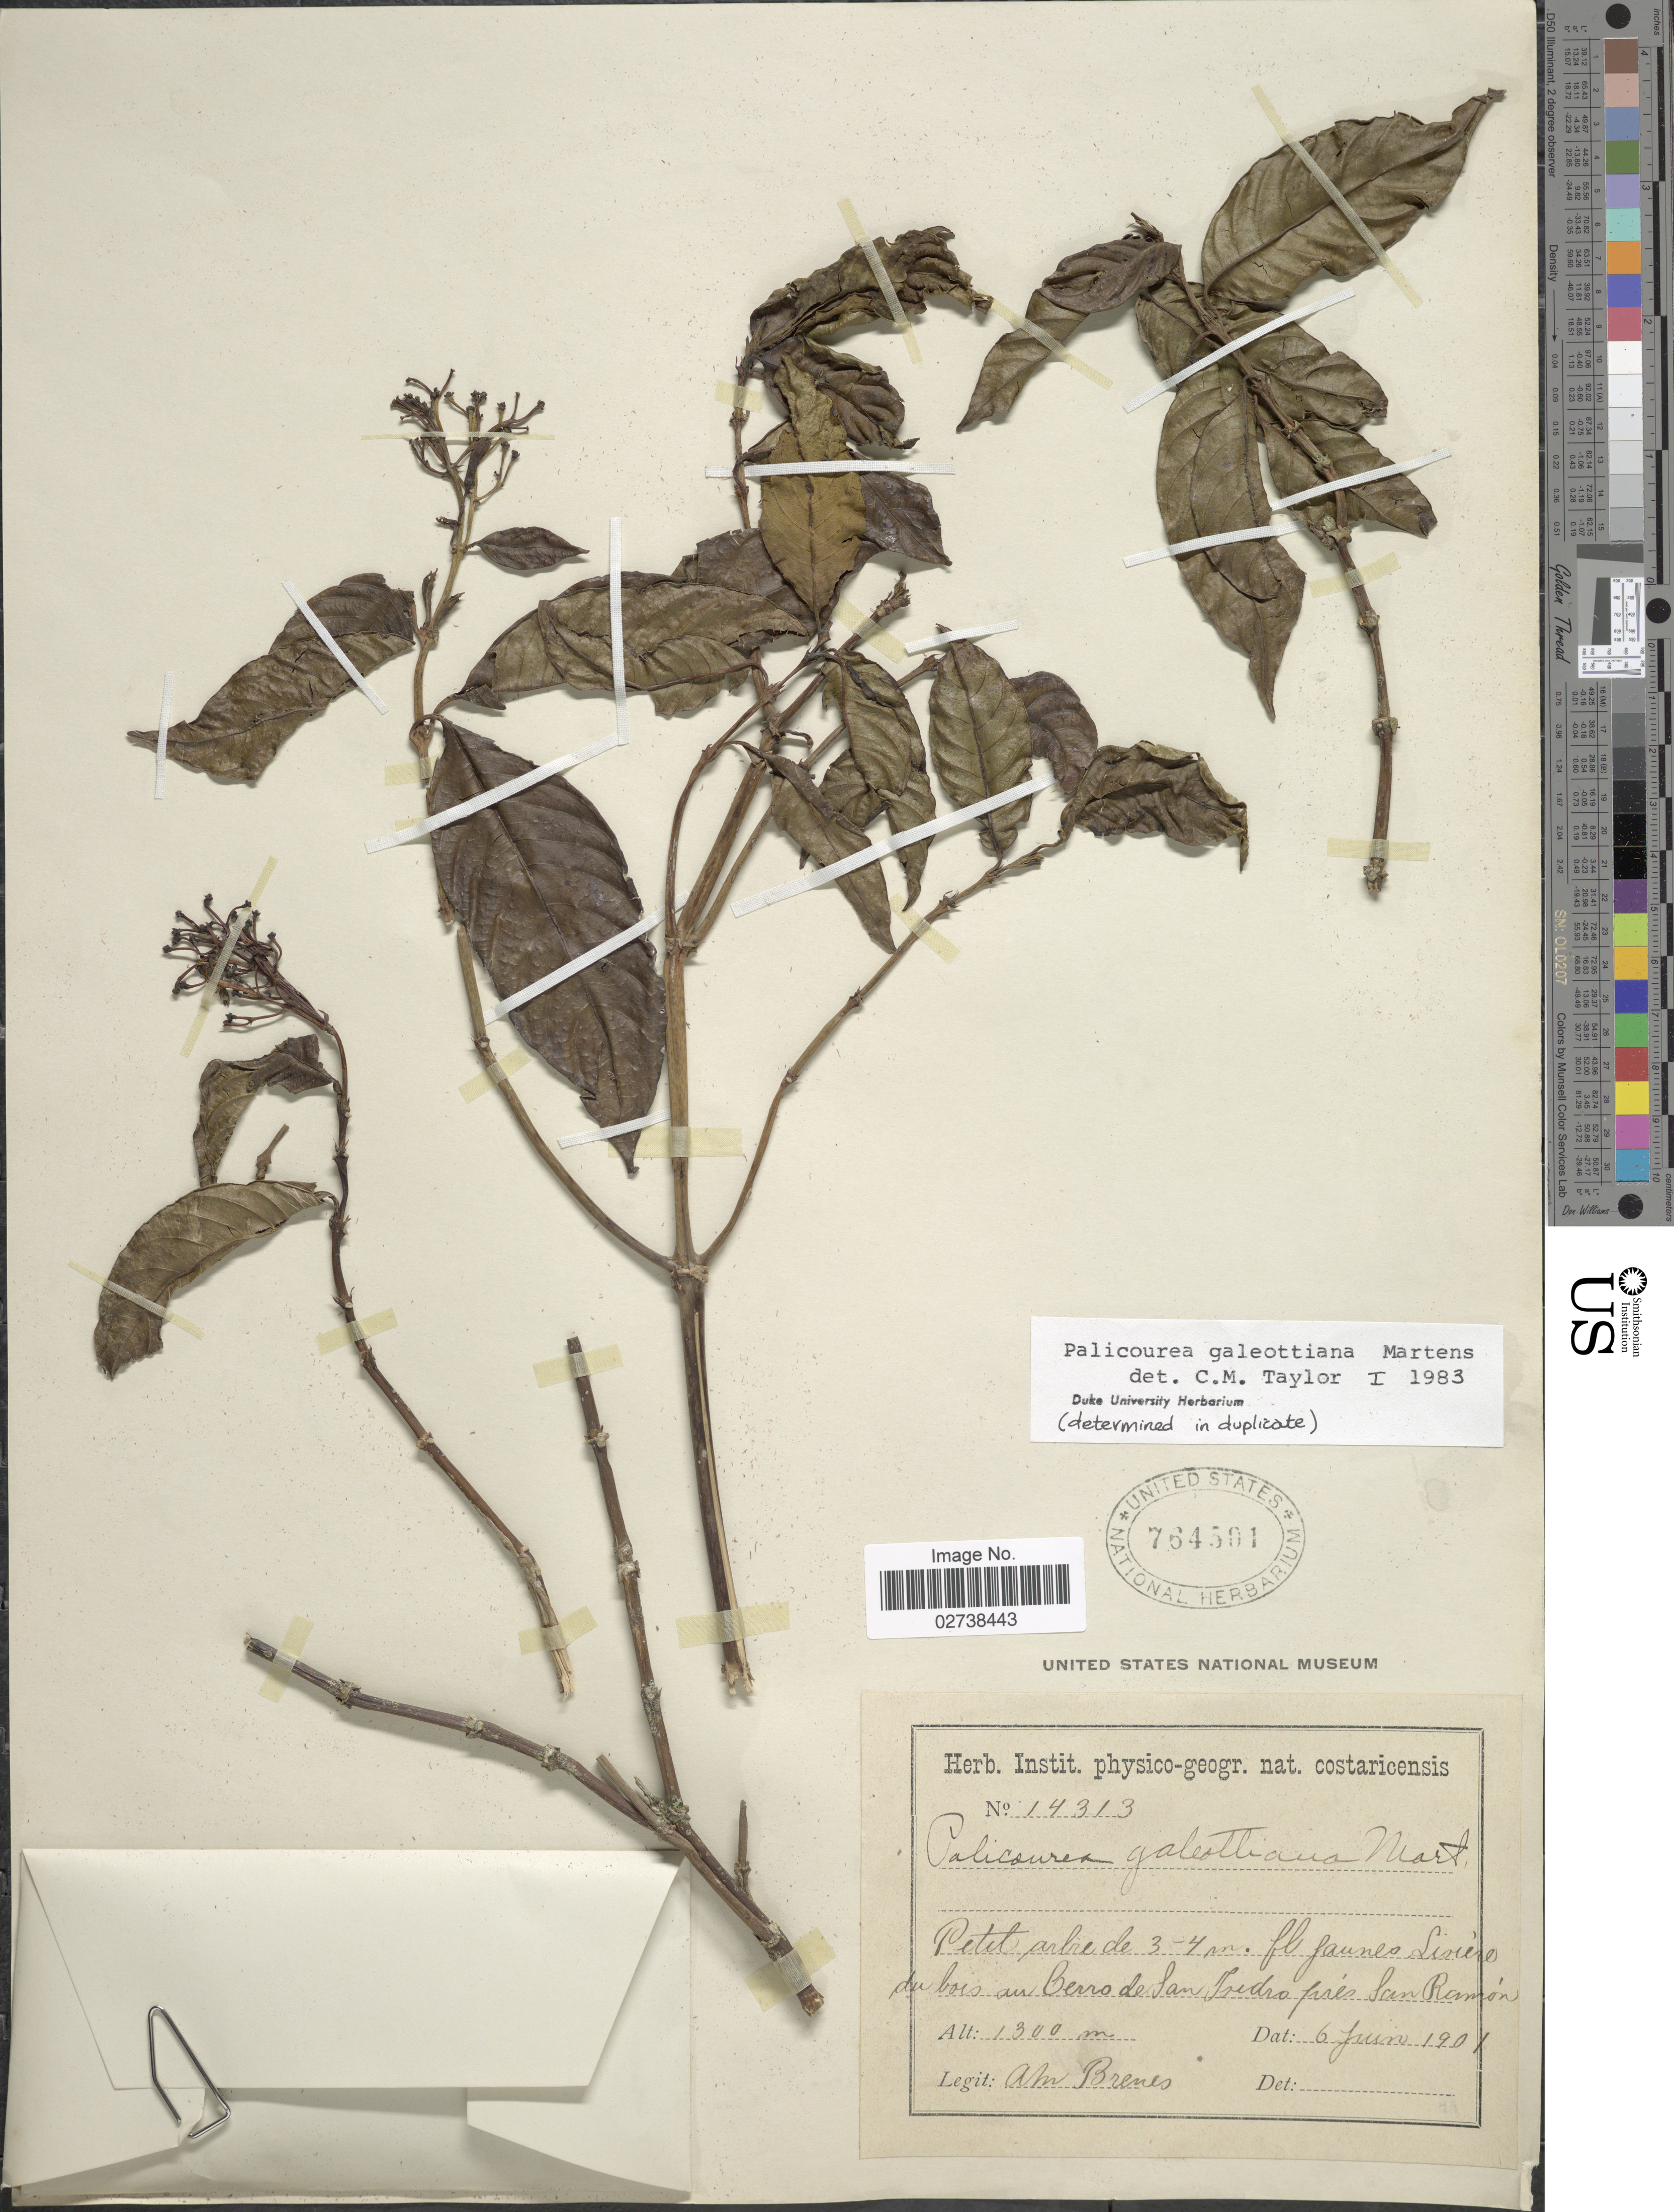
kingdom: Plantae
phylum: Tracheophyta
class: Magnoliopsida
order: Gentianales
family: Rubiaceae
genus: Palicourea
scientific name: Palicourea galeottiana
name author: M. Martens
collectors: A. Brenes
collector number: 14313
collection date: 1901-06-06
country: Costa Rica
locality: Cerro de San Isidro près San Ramón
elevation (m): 1300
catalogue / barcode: US 764501